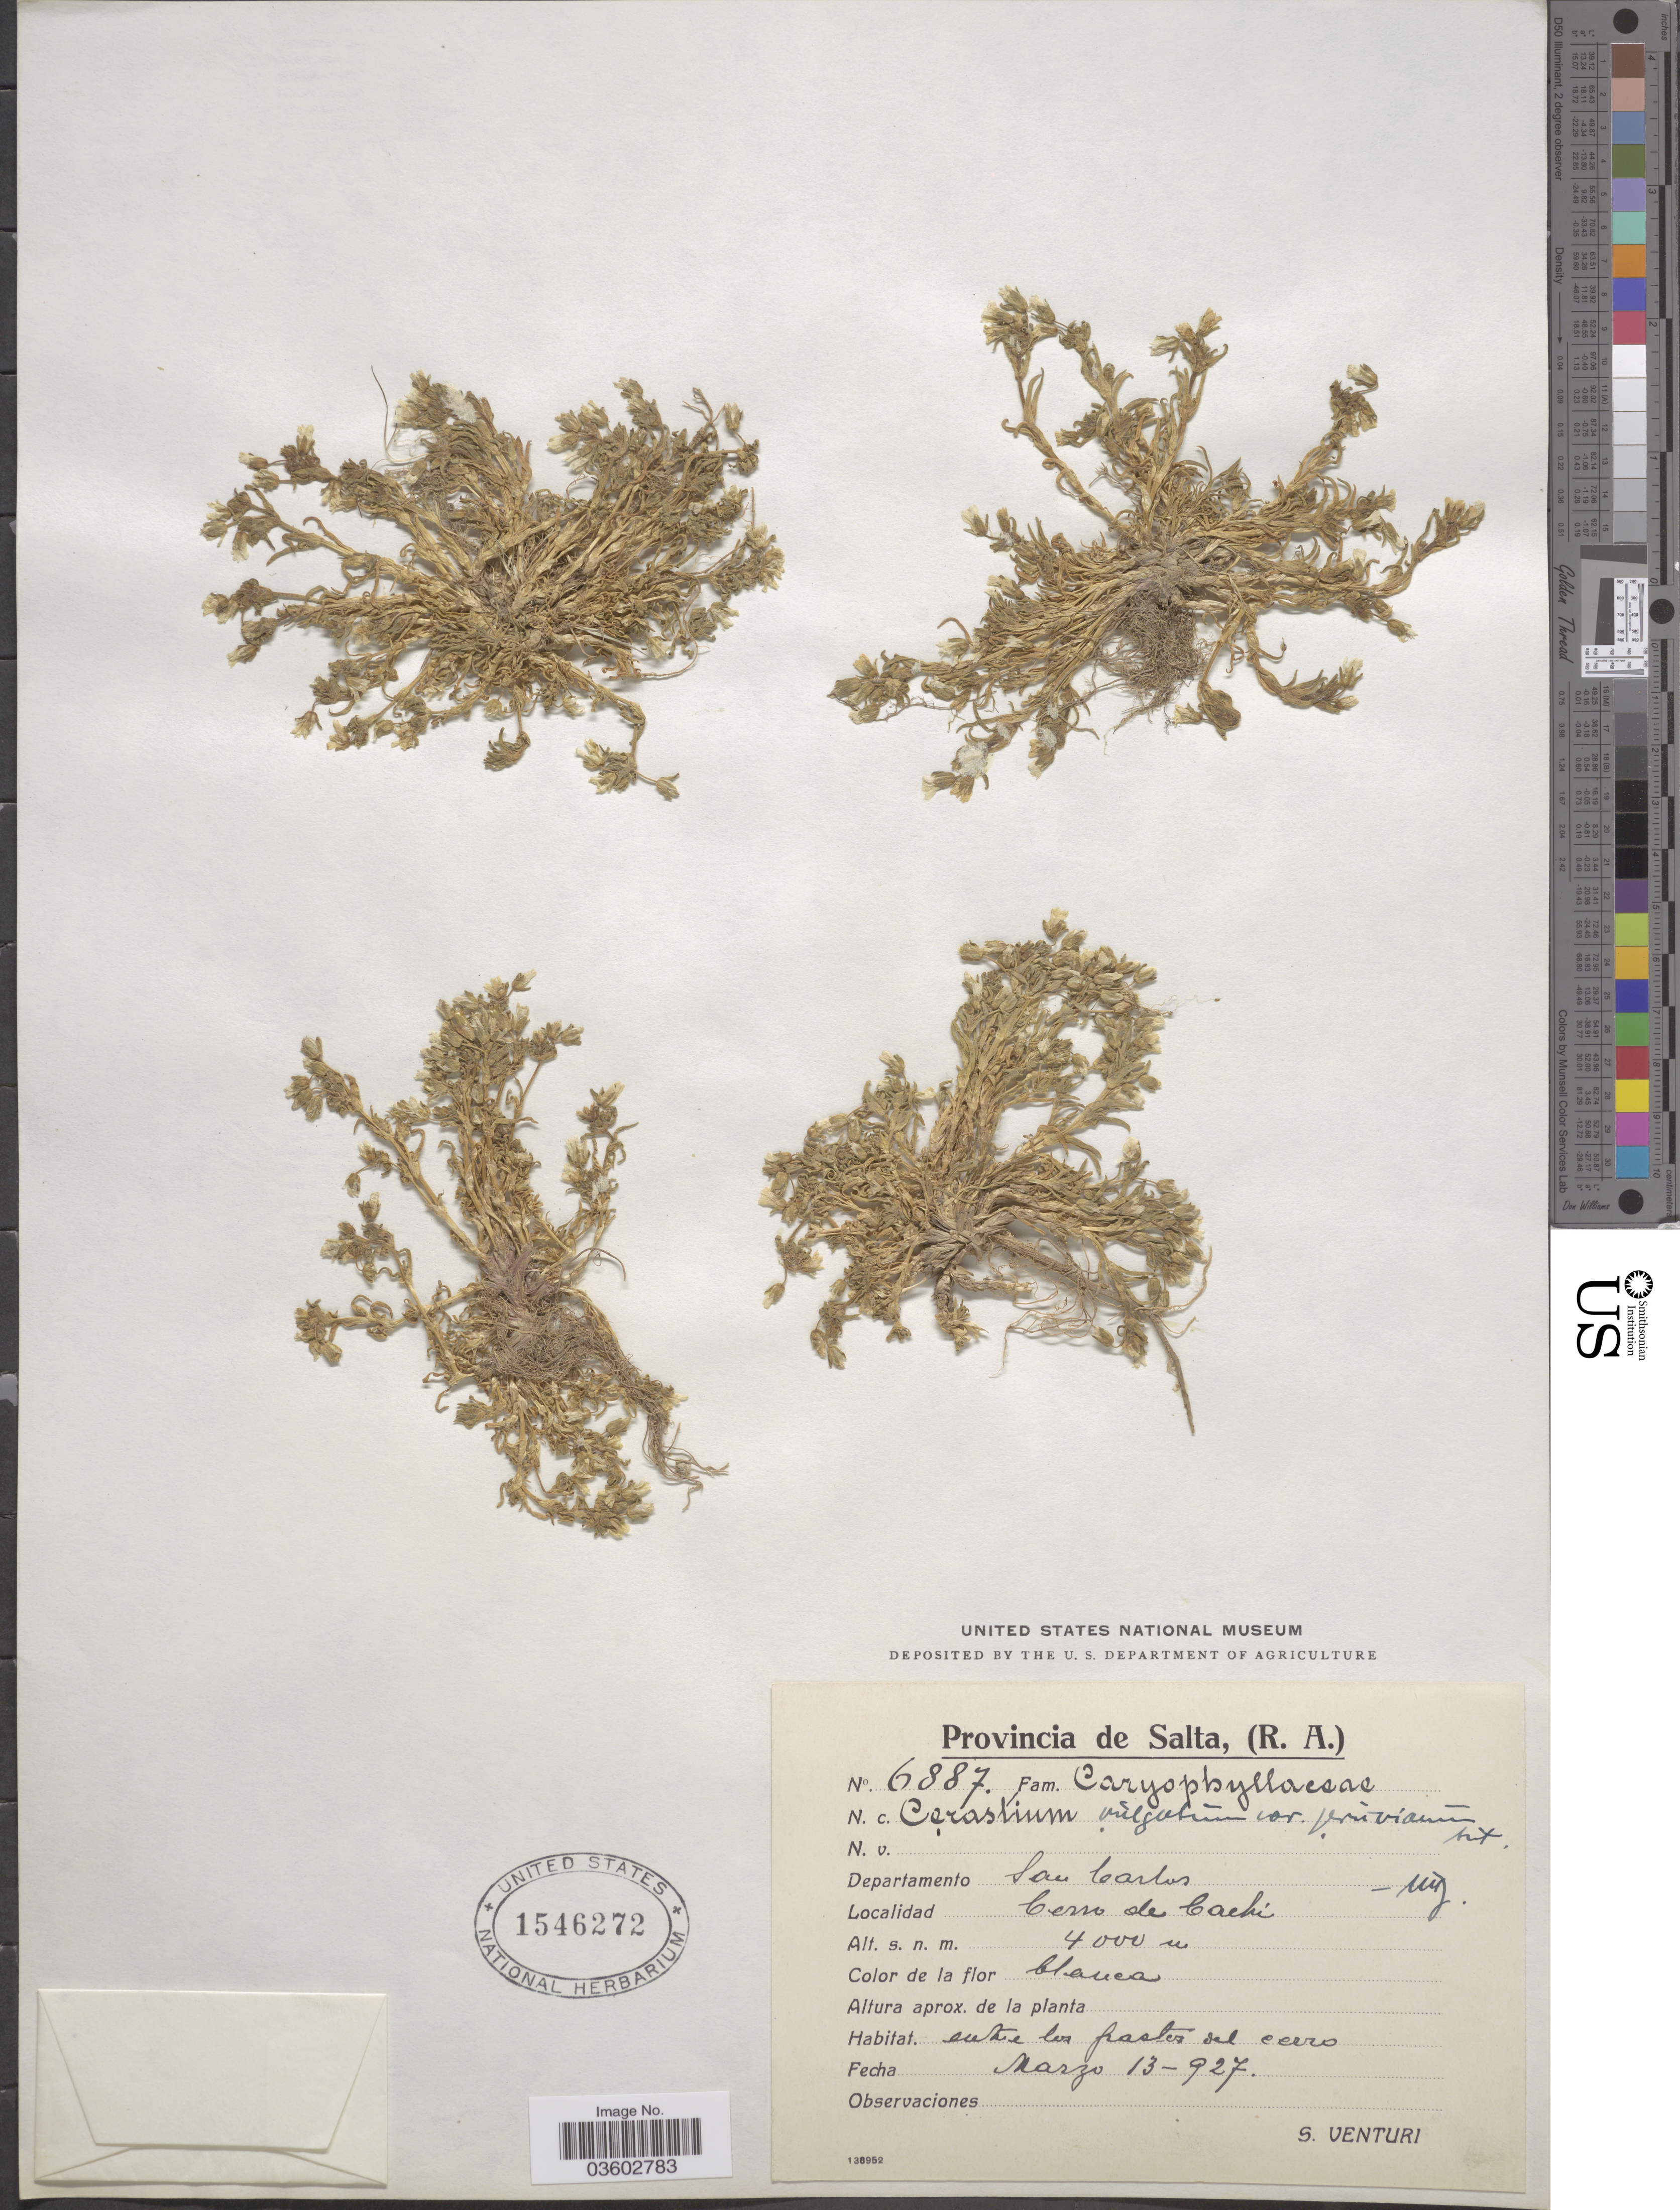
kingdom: Plantae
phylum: Tracheophyta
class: Magnoliopsida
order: Caryophyllales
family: Caryophyllaceae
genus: Cerastium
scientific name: Cerastium vulgatum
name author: L.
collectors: S. Venturi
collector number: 6887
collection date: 1927-03-13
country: Argentina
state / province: Salta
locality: Departamento San Carlos. Cerro de Cachi.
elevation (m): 4000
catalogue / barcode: US 1546272